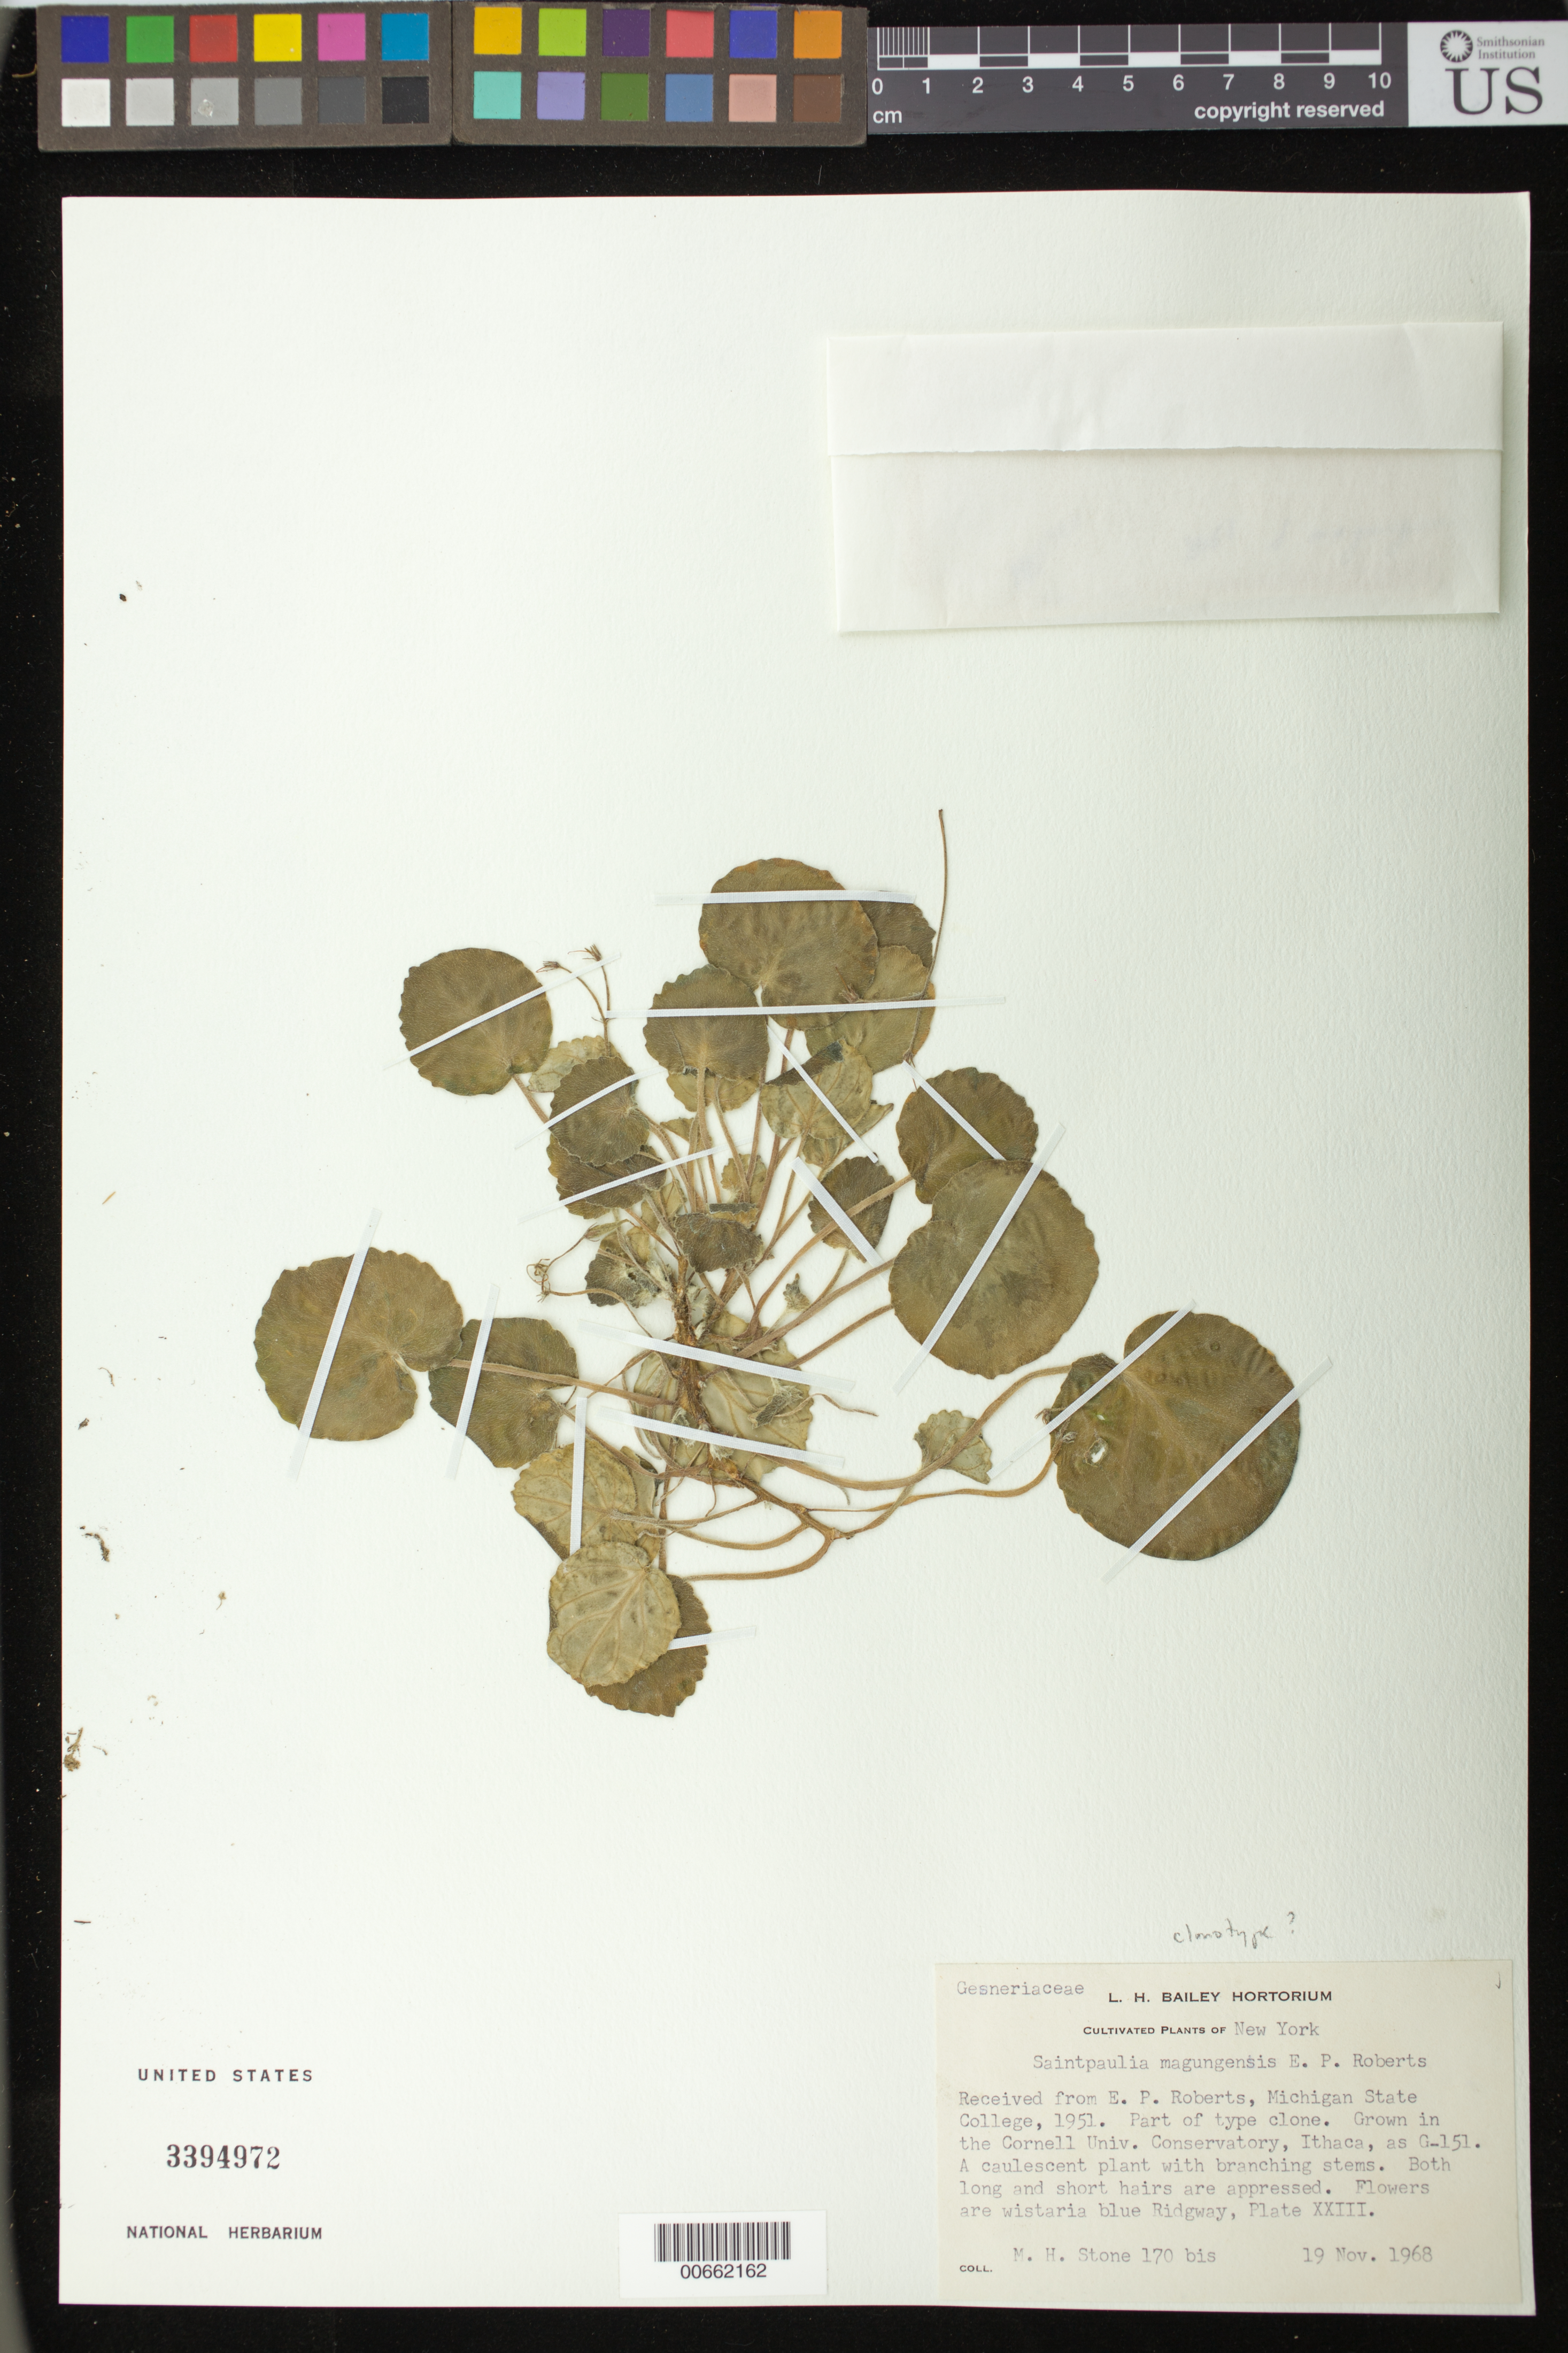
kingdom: Plantae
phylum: Tracheophyta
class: Magnoliopsida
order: Lamiales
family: Gesneriaceae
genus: Streptocarpus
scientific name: Streptocarpus ionanthus subsp. grotei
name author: (Engl.) Christenh.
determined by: Skog, Laurence E.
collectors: M. Stone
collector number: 170 bis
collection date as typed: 19 Nov 1968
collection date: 1968-11-19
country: United States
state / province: New York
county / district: Tompkins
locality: Cornell Univ. Conservatory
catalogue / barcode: US 3394972